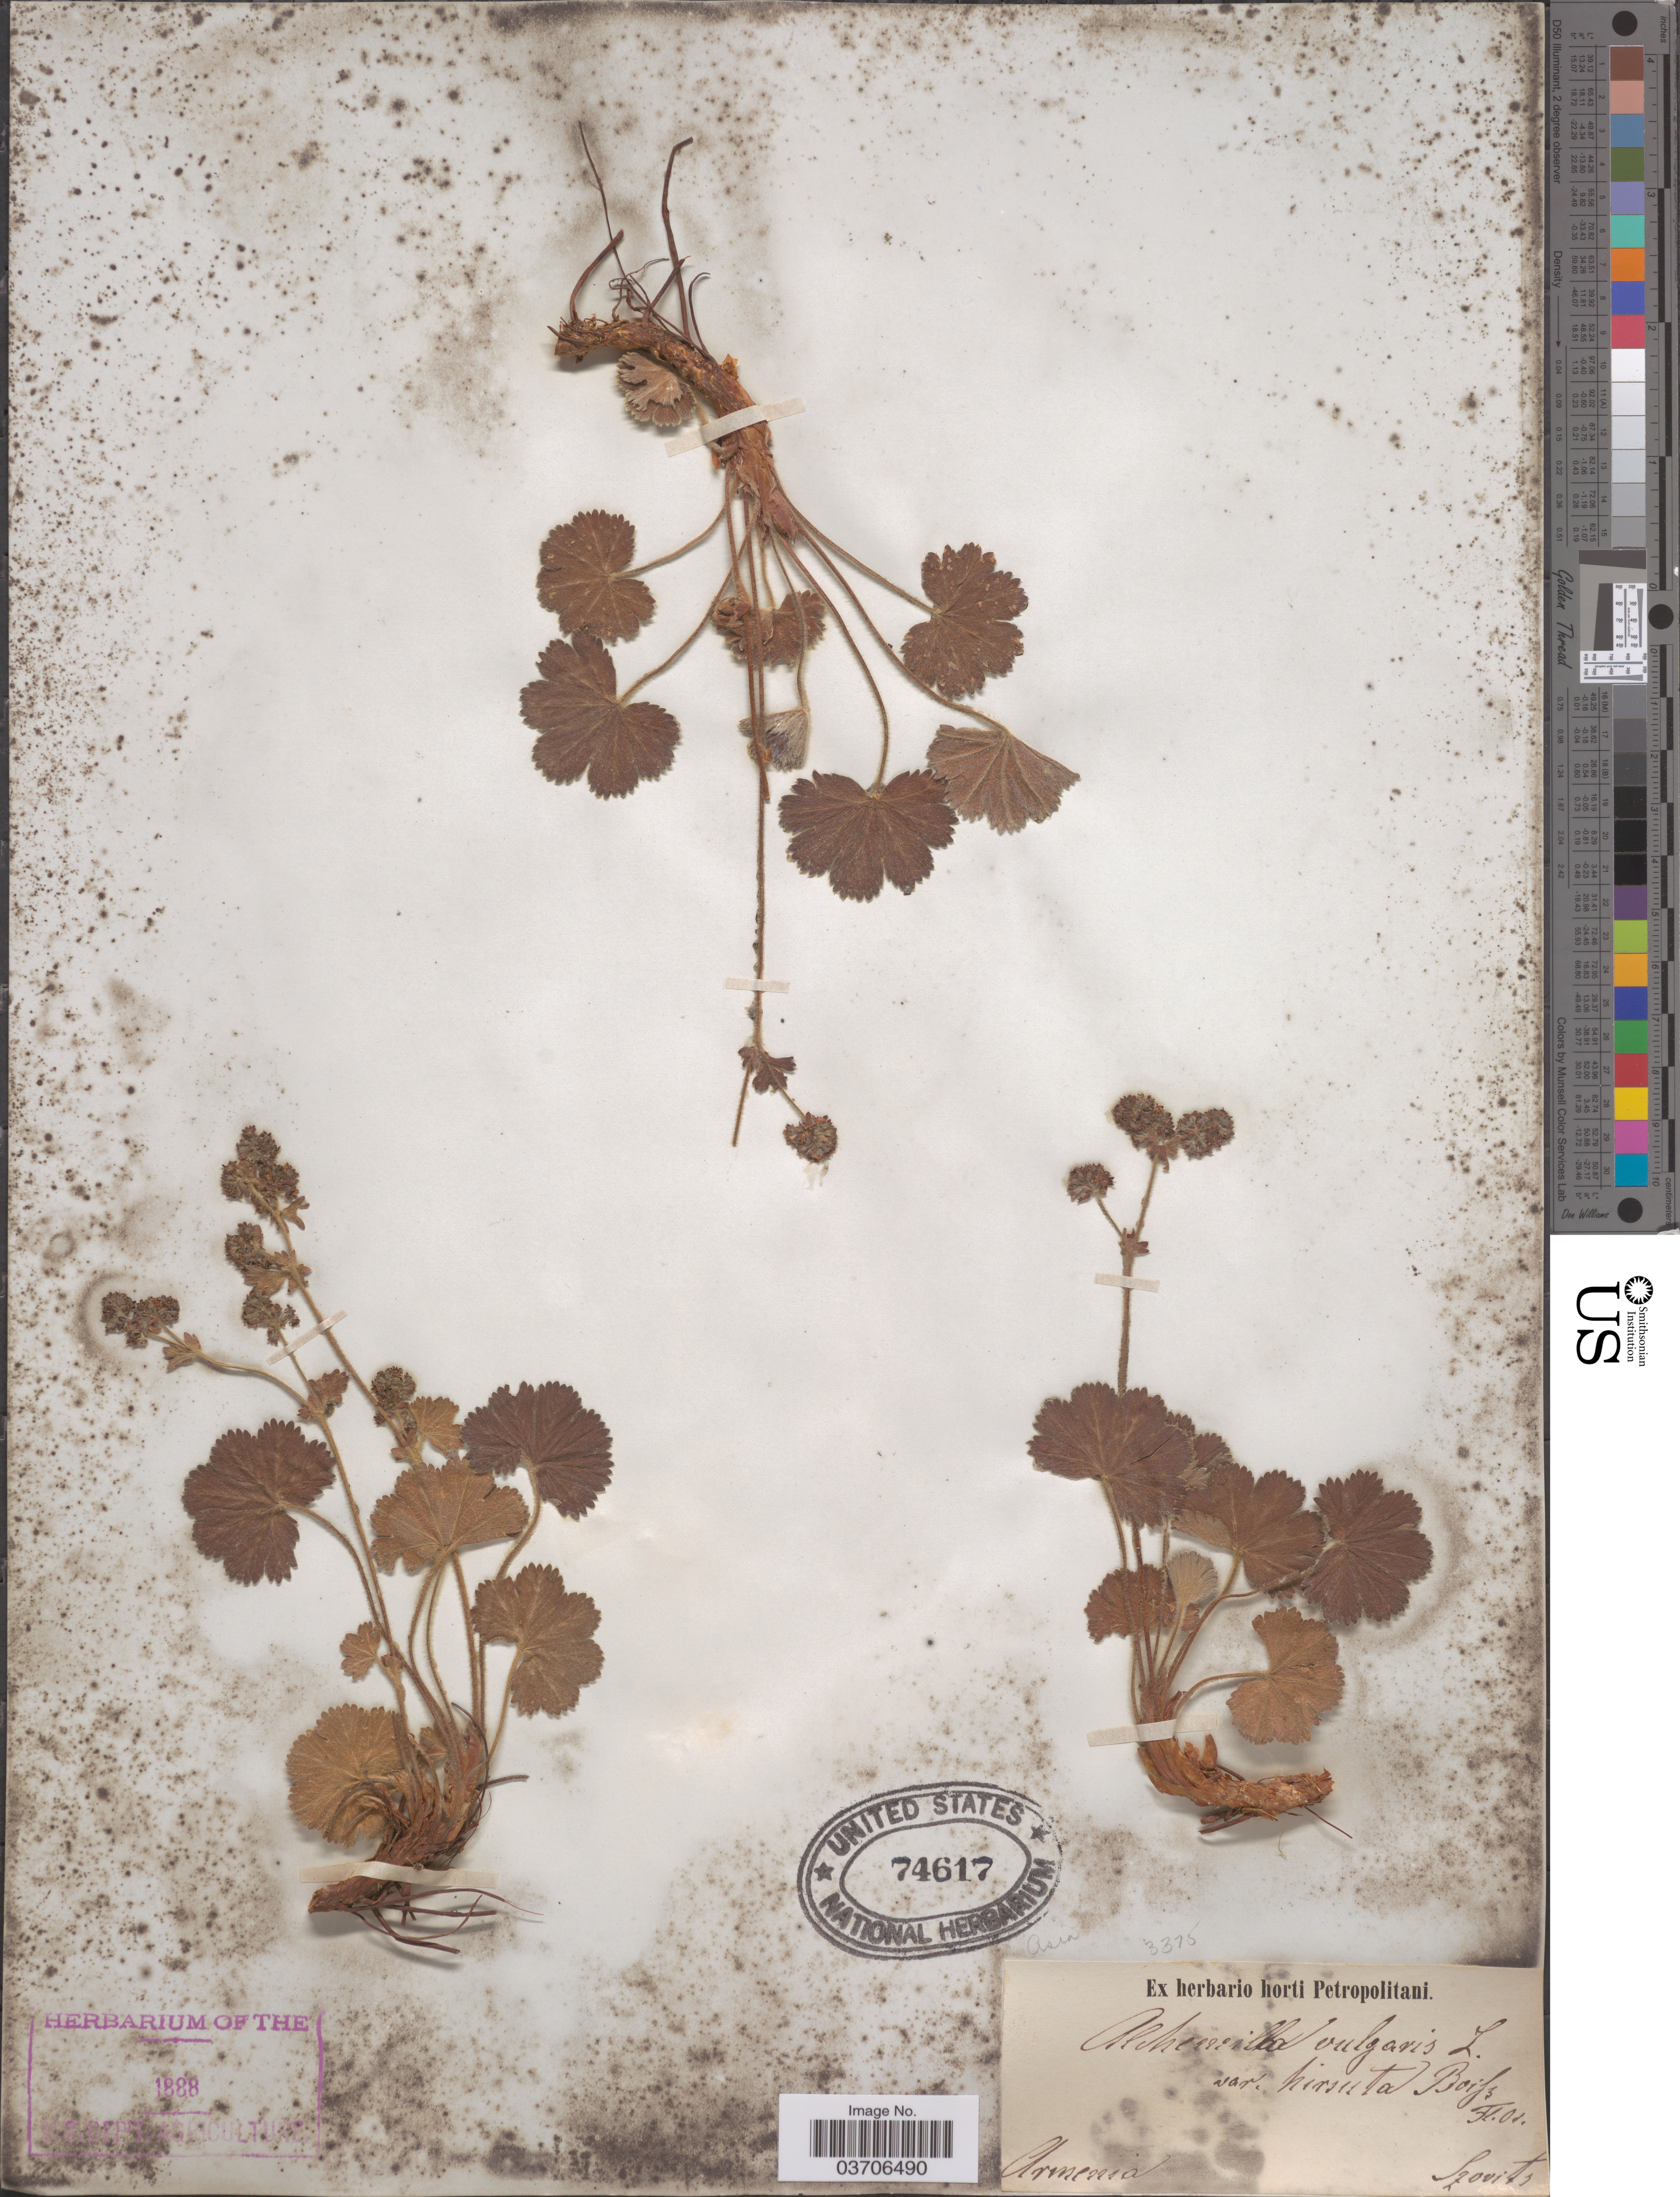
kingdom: Plantae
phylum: Tracheophyta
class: Magnoliopsida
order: Rosales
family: Rosaceae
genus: Alchemilla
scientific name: Alchemilla vulgaris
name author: L.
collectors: Szovits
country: Armenia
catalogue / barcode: US 74617